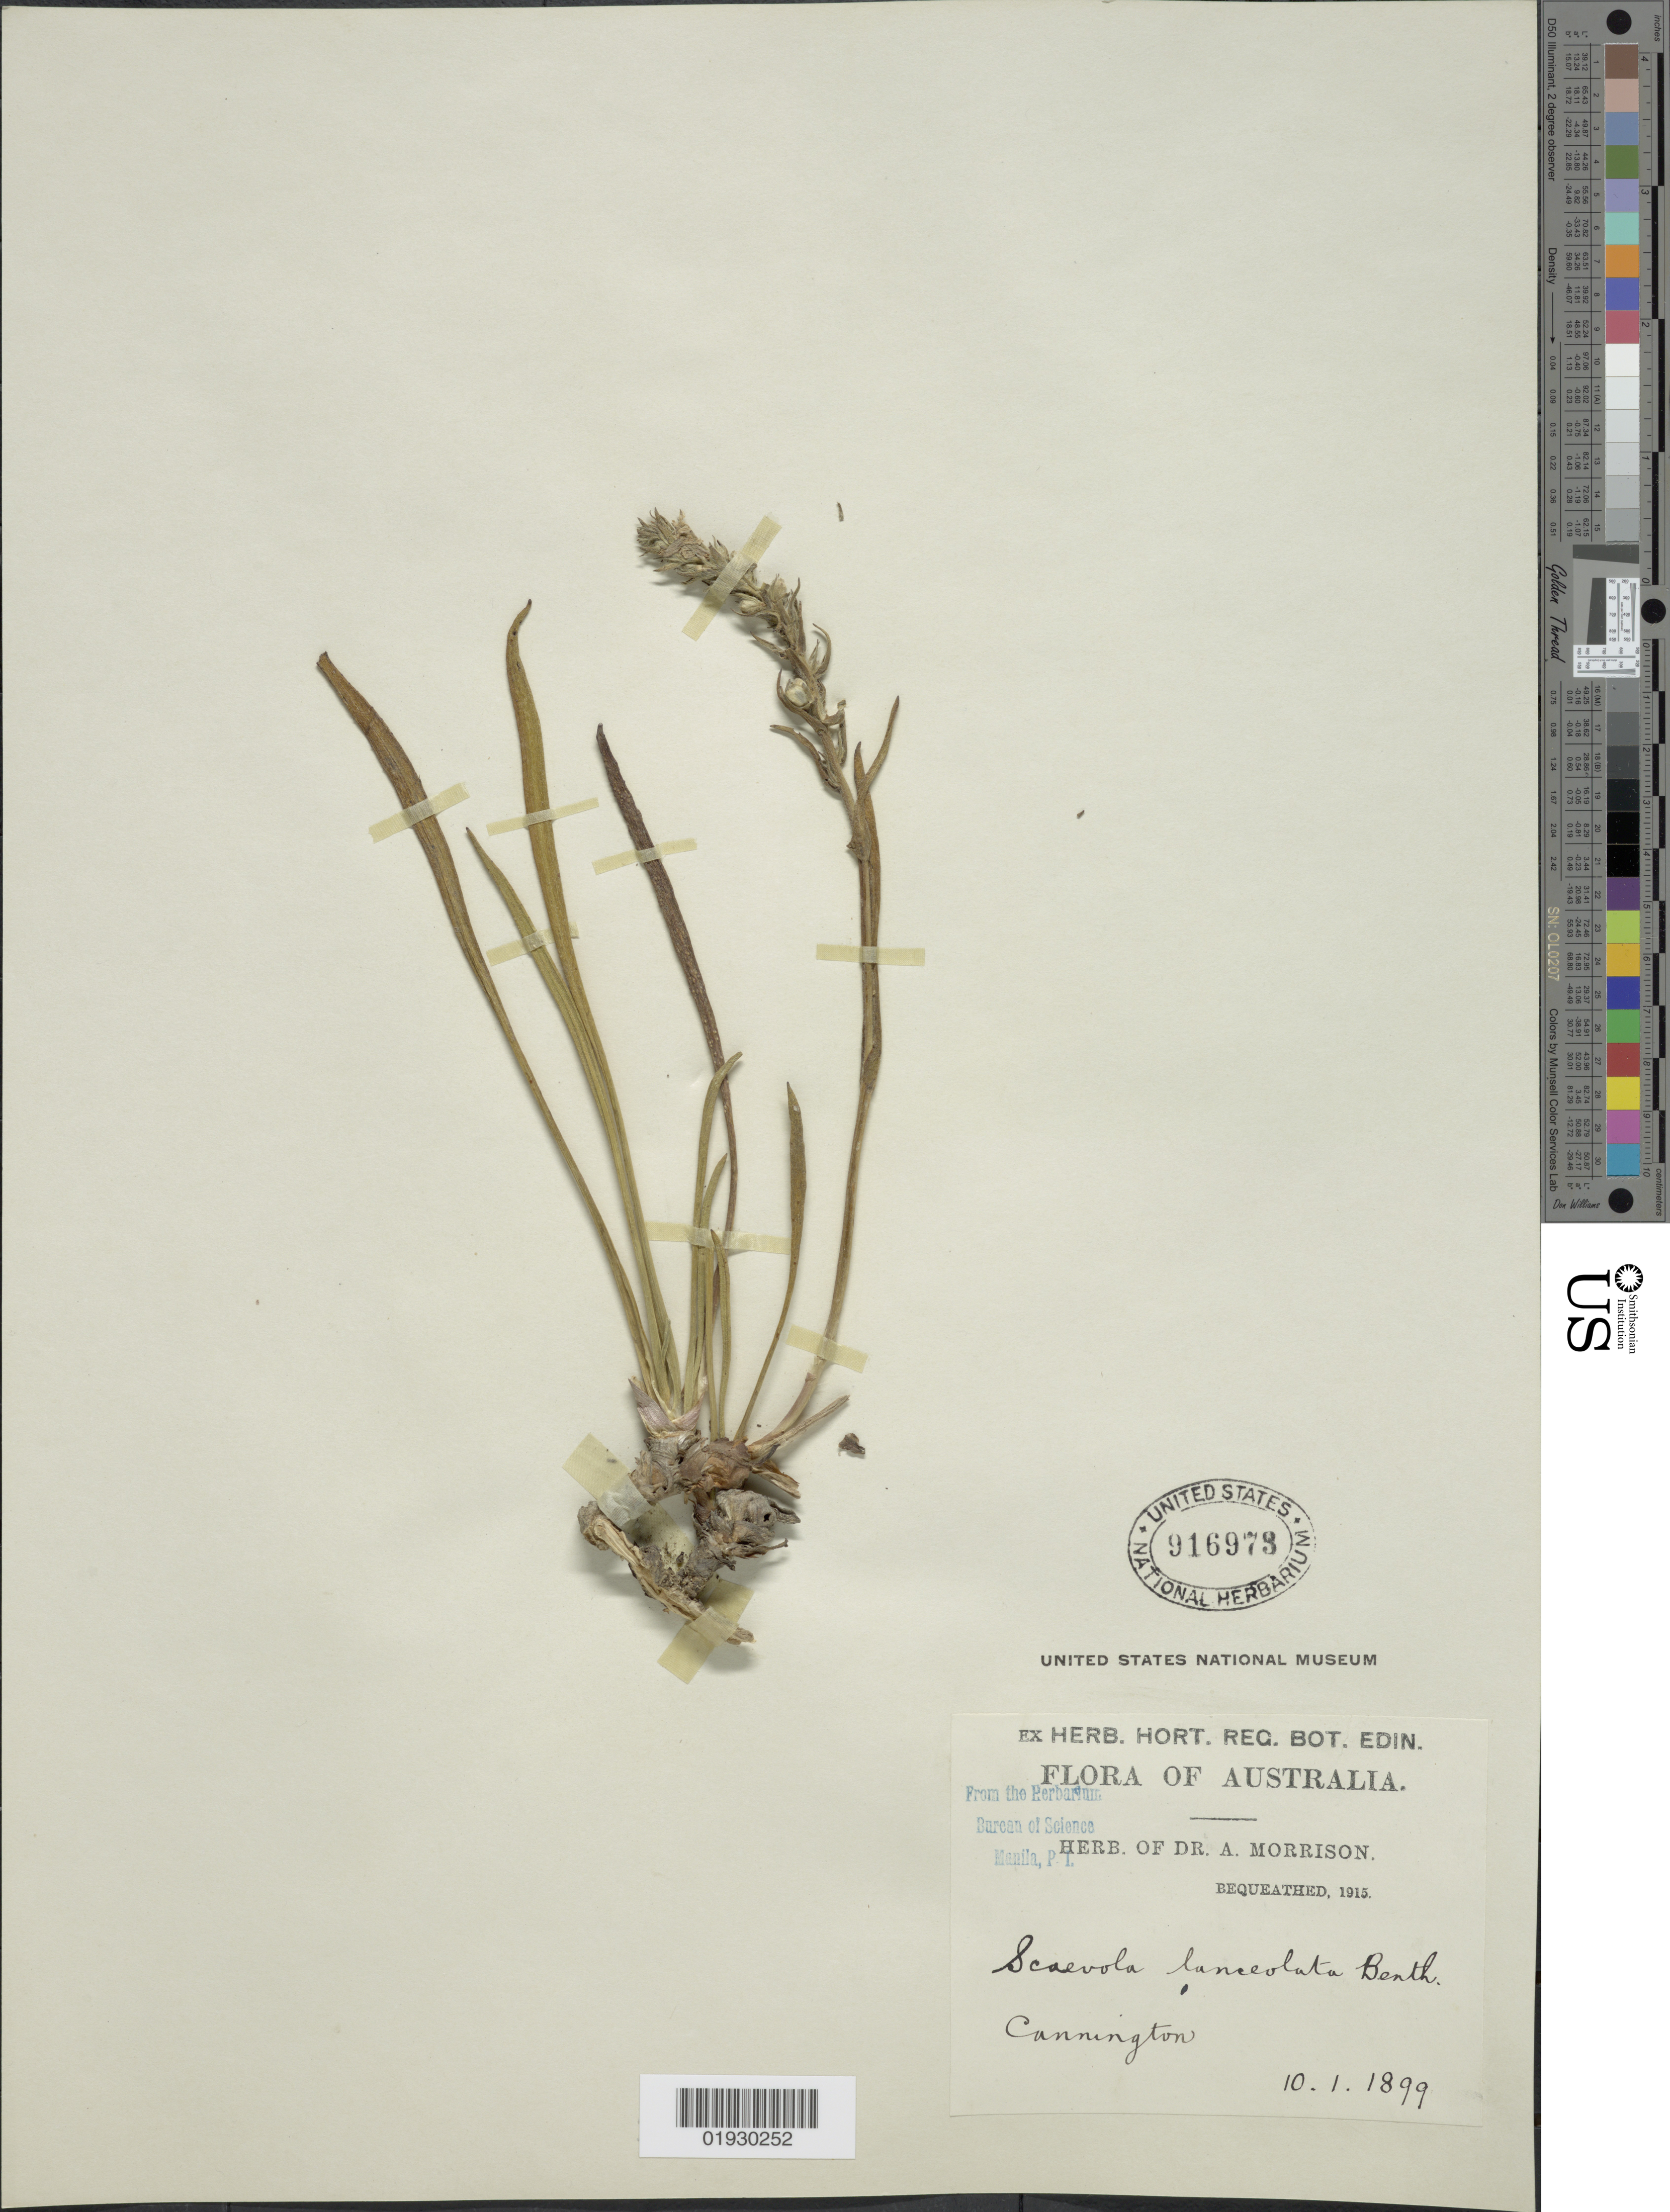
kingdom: Plantae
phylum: Tracheophyta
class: Magnoliopsida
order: Asterales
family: Goodeniaceae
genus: Scaevola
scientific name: Scaevola lanceolata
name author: Benth.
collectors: ex herb. Dr. A. Morrison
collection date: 1899-01-10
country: Australia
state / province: Western Australia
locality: Cannington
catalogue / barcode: US 916973